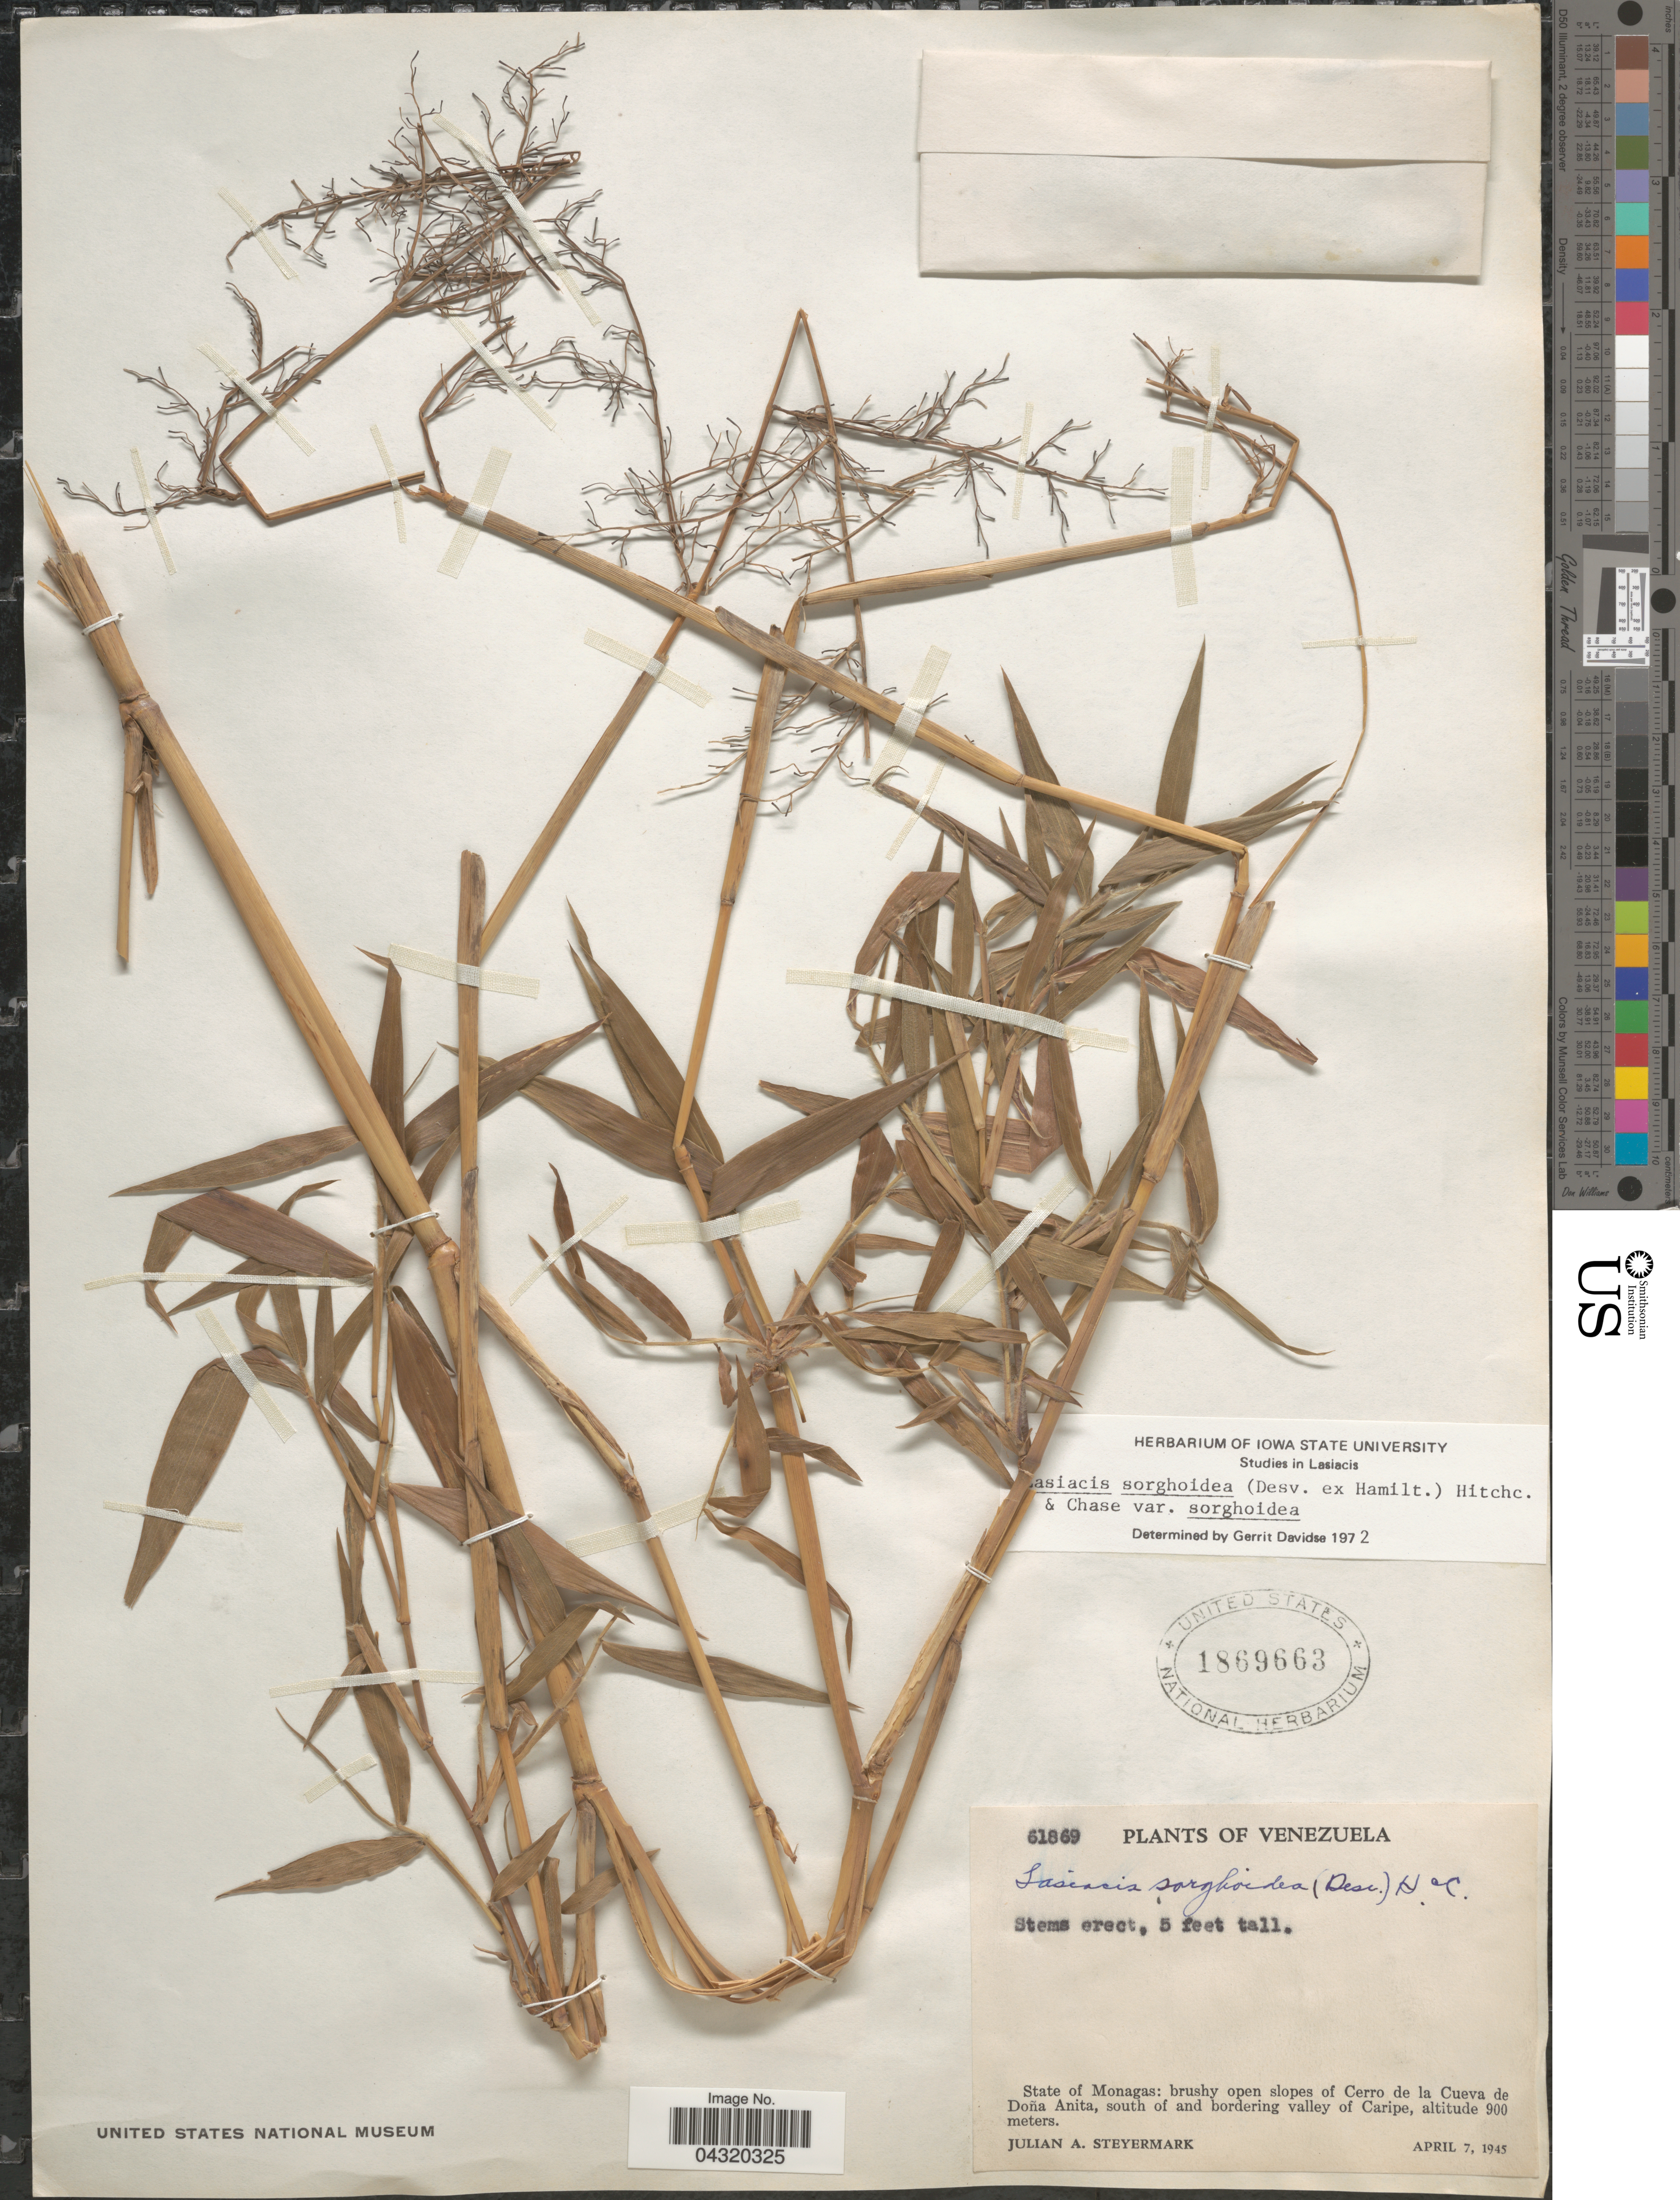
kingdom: Plantae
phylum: Tracheophyta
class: Liliopsida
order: Poales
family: Poaceae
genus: Lasiacis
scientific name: Lasiacis sorghoidea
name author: (Desv. ex Ham.) Hitchc. & Chase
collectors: J. Steyermark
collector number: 61869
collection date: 1945-04-07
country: Venezuela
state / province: Monagas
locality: Brushy open slopes of Cerro de la Cueva de Doña Anita, south of and bordering valley of Caripe.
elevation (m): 900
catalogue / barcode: US 1869663